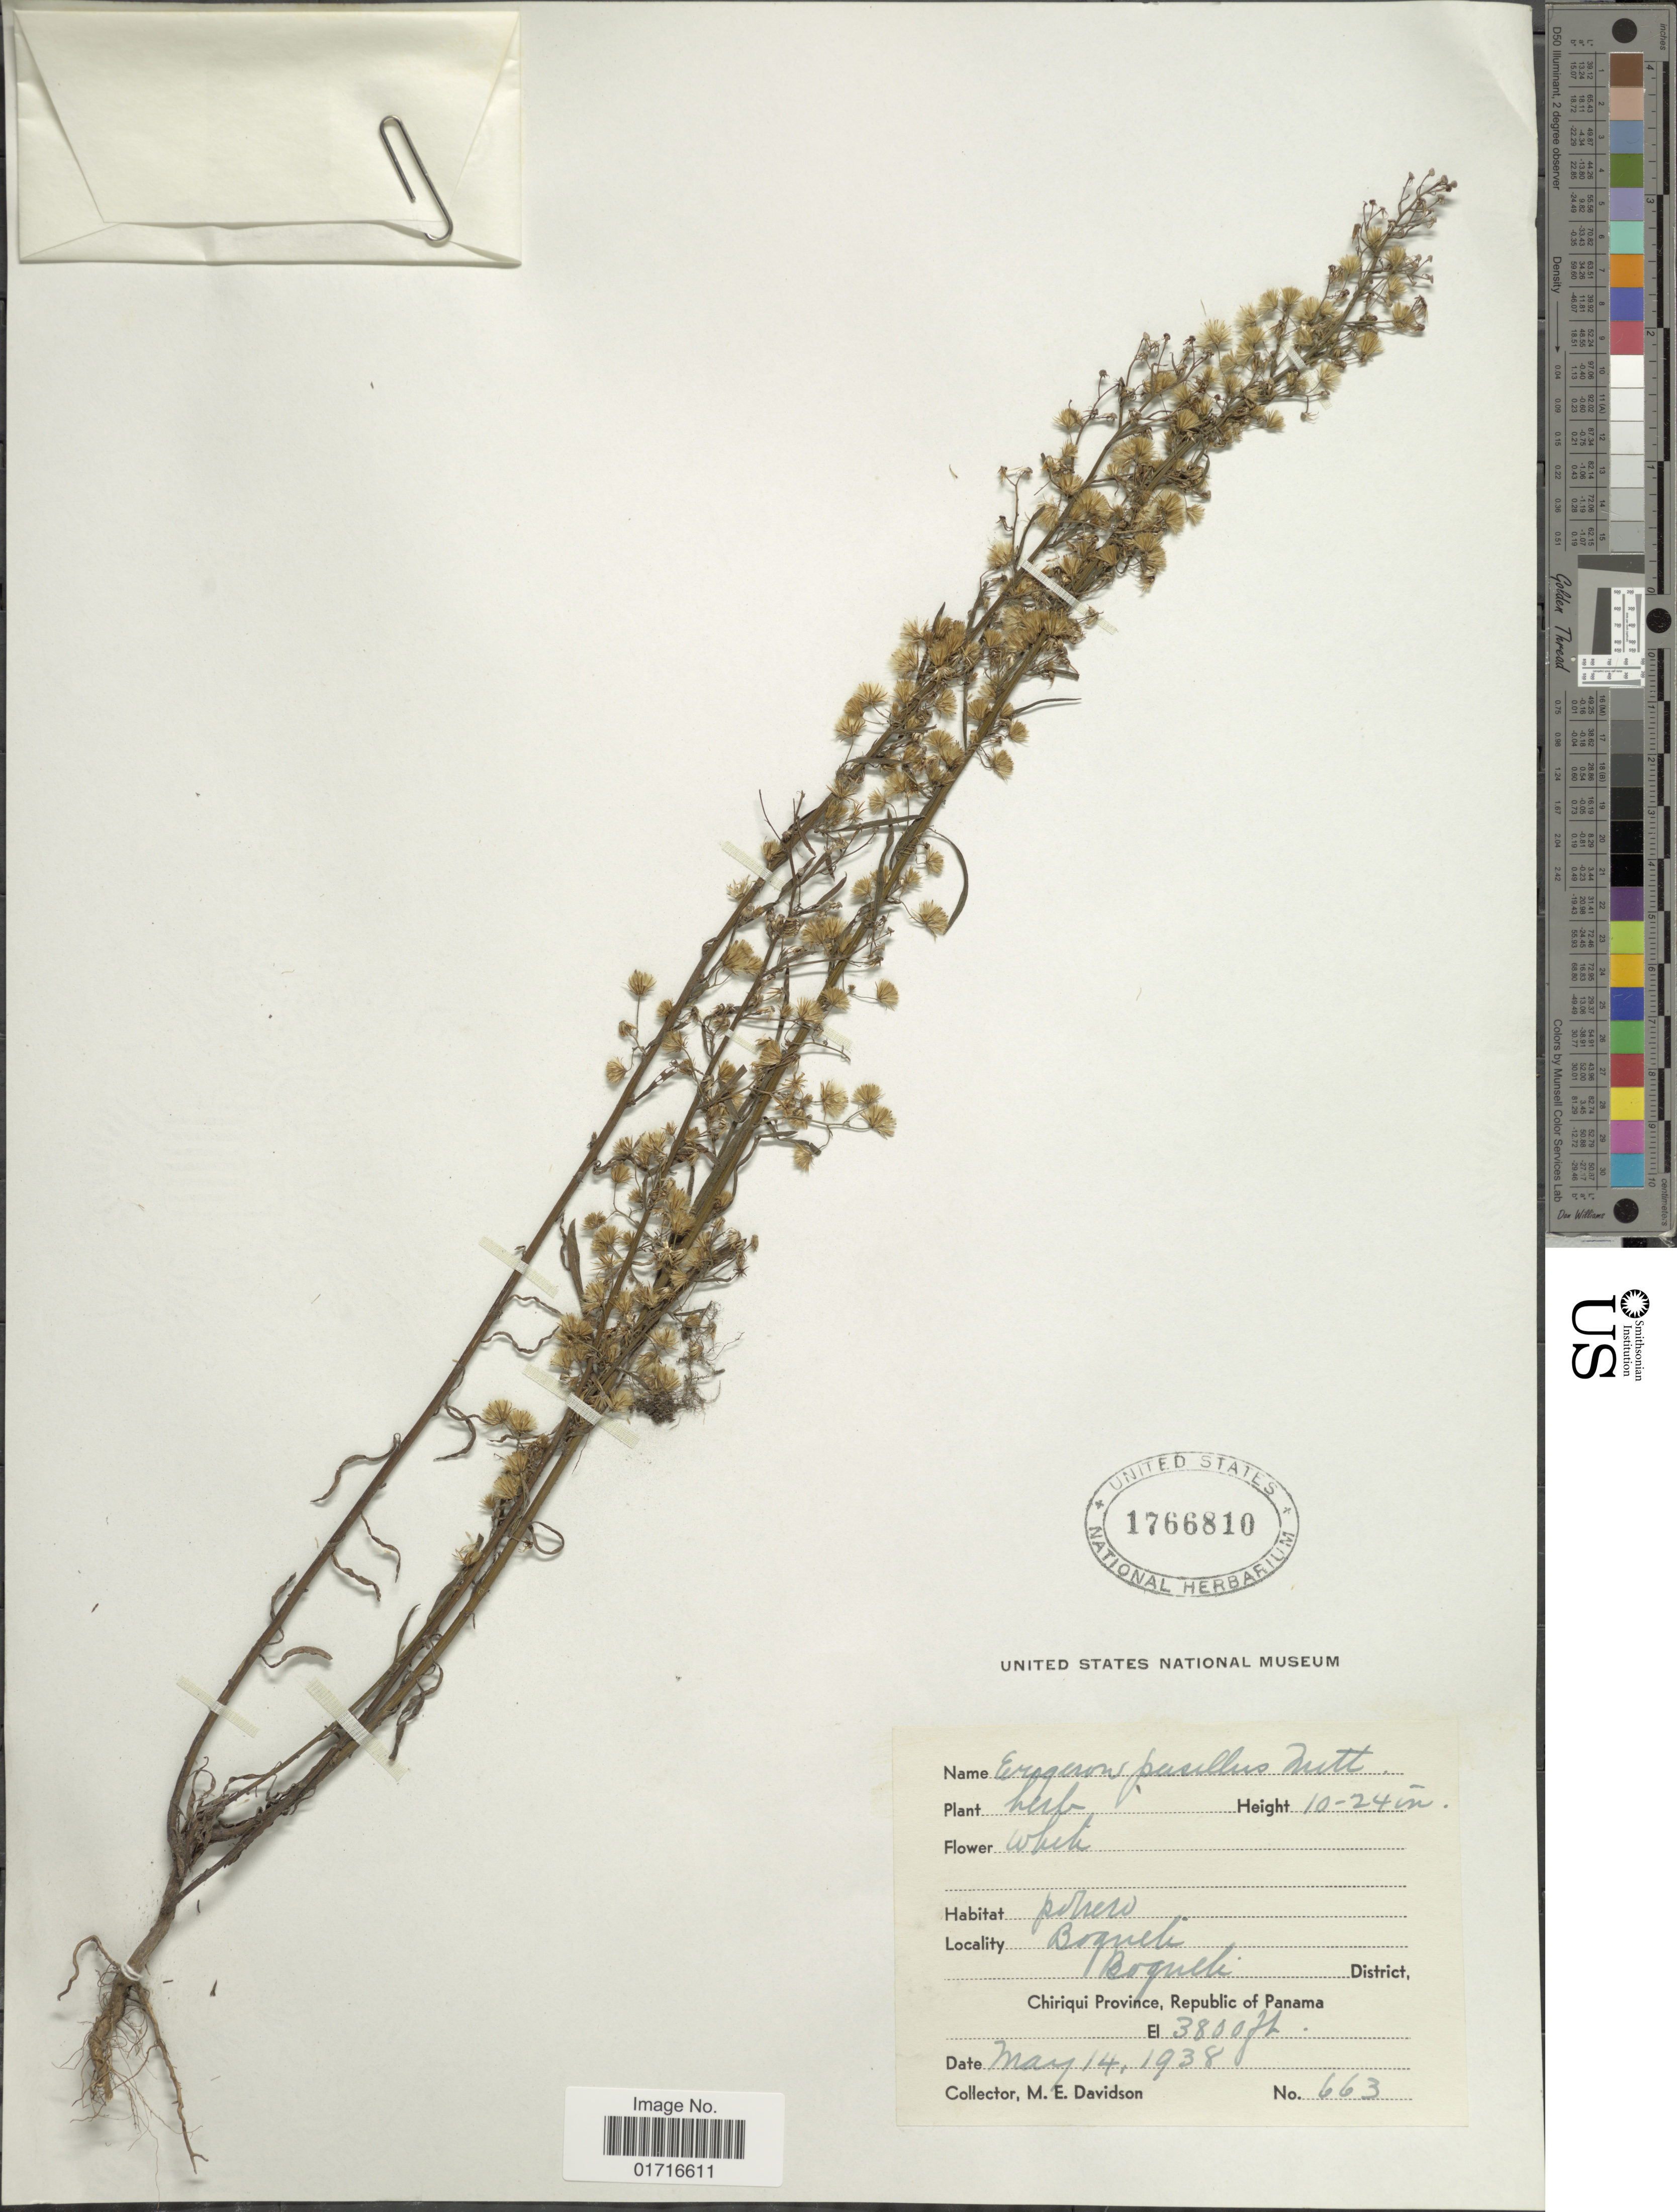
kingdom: Plantae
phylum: Tracheophyta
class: Magnoliopsida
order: Asterales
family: Asteraceae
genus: Conyza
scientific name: Conyza pusilla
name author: Houtt.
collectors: M. E. Davidson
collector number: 663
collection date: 1938-05-14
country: Panama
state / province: Chiriqui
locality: Boquete, Boquete District, Chiriqui Province, Republic of Panama.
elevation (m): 1158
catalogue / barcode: US 1766810